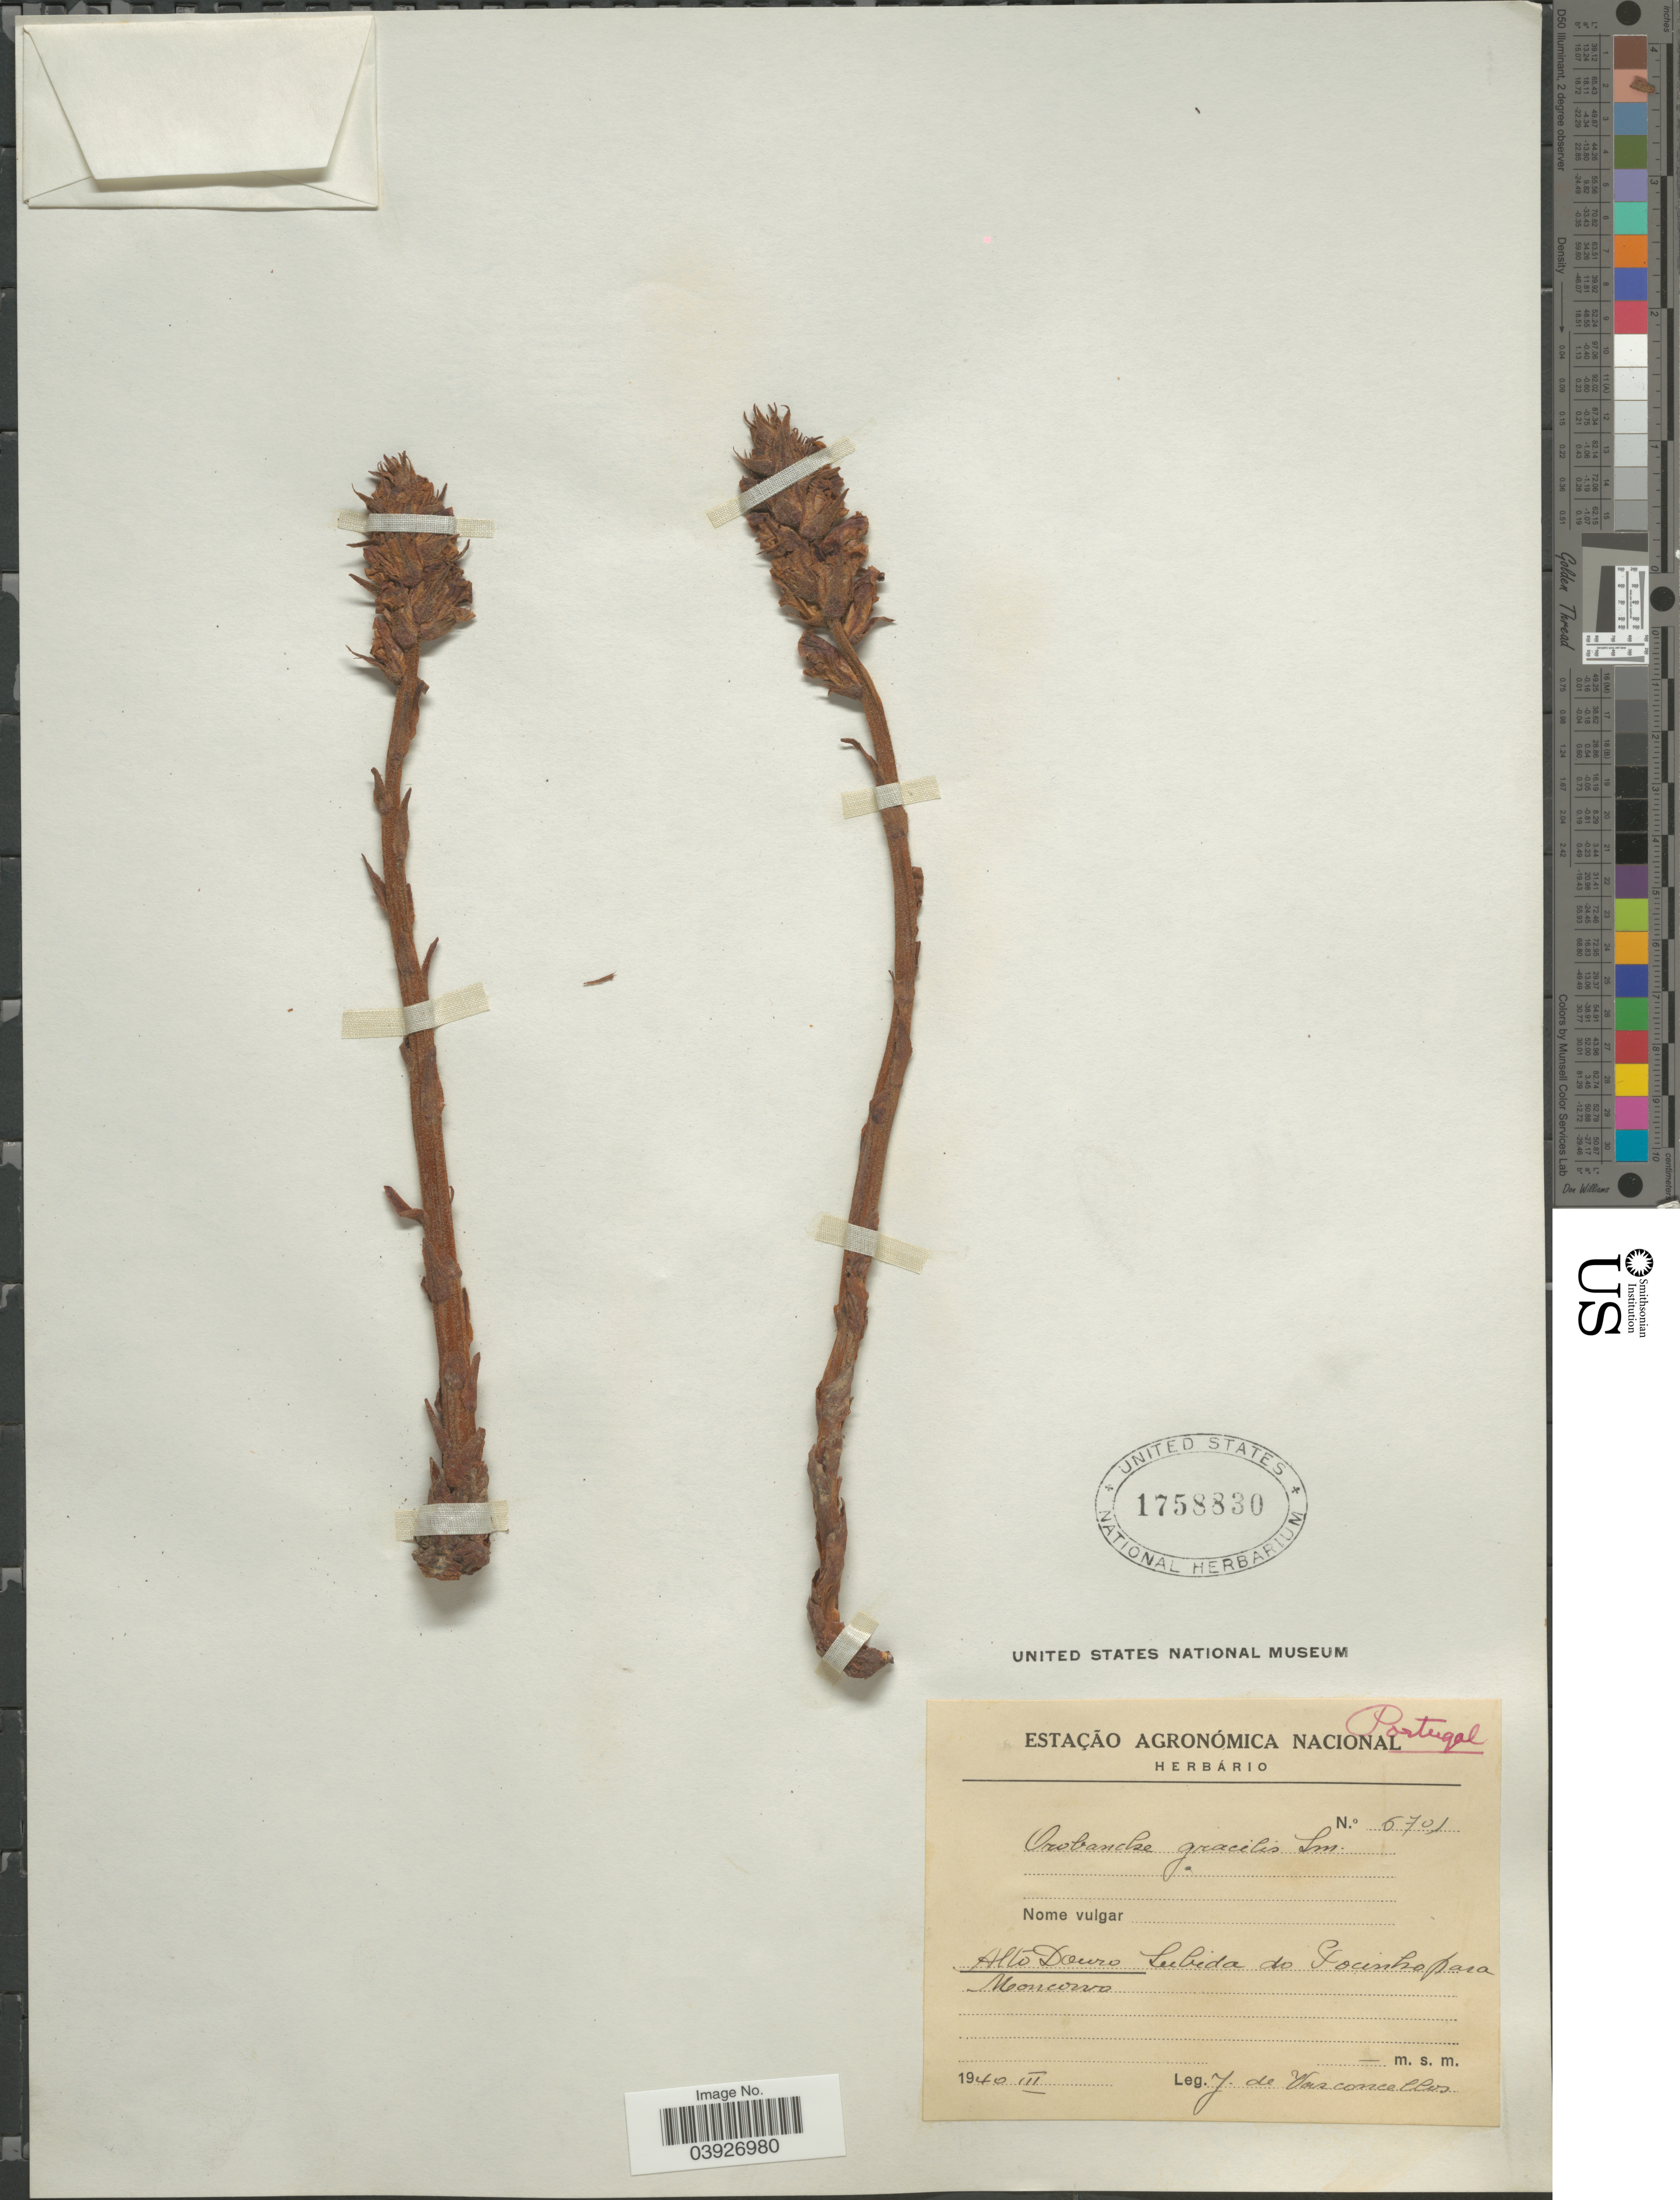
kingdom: Plantae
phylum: Tracheophyta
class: Magnoliopsida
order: Lamiales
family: Orobanchaceae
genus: Orobanche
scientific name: Orobanche gracilis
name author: Sm.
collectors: J. De Vasconcellos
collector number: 5701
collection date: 1940-03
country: Portugal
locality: Alto Danro Lubida do Gocinhopara Neoncorro.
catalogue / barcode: US 1758830